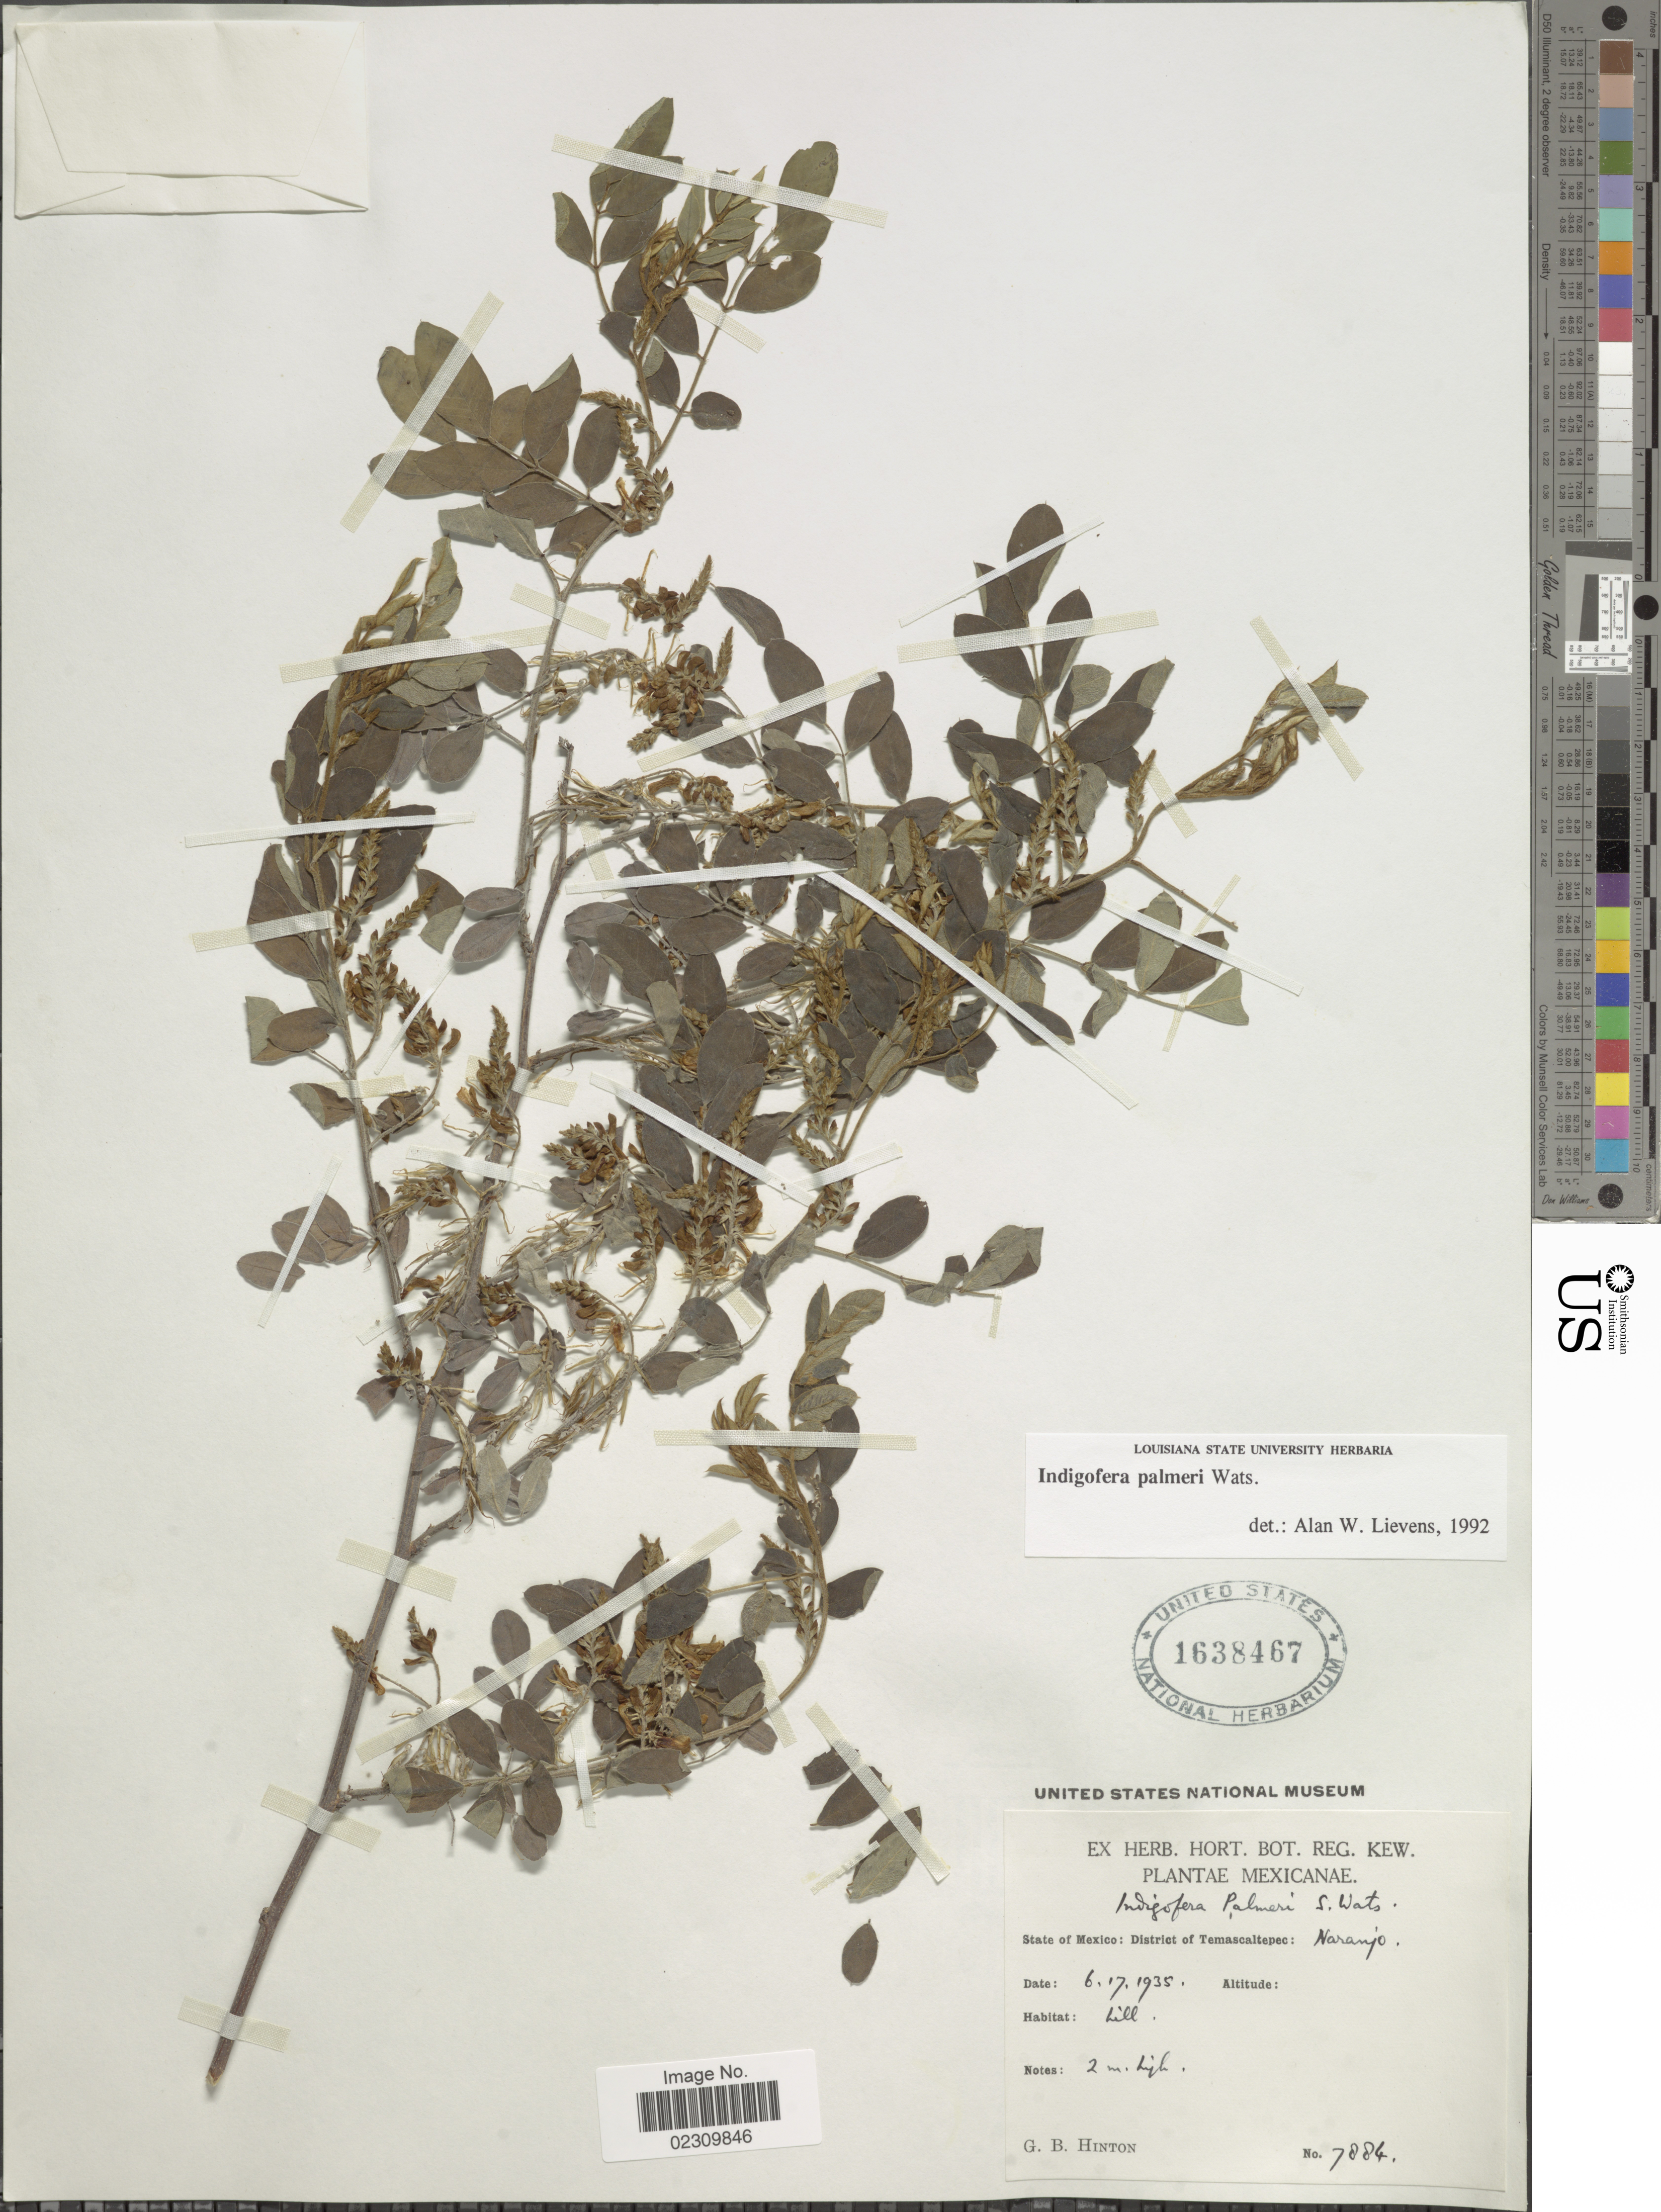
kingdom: Plantae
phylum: Tracheophyta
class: Magnoliopsida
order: Fabales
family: Fabaceae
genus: Indigofera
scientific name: Indigofera palmeri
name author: S. Watson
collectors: G. B. Hinton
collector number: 7884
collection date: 1935-06-17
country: Mexico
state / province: México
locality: District of Temascaltepec: Naranjo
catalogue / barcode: US 1638467